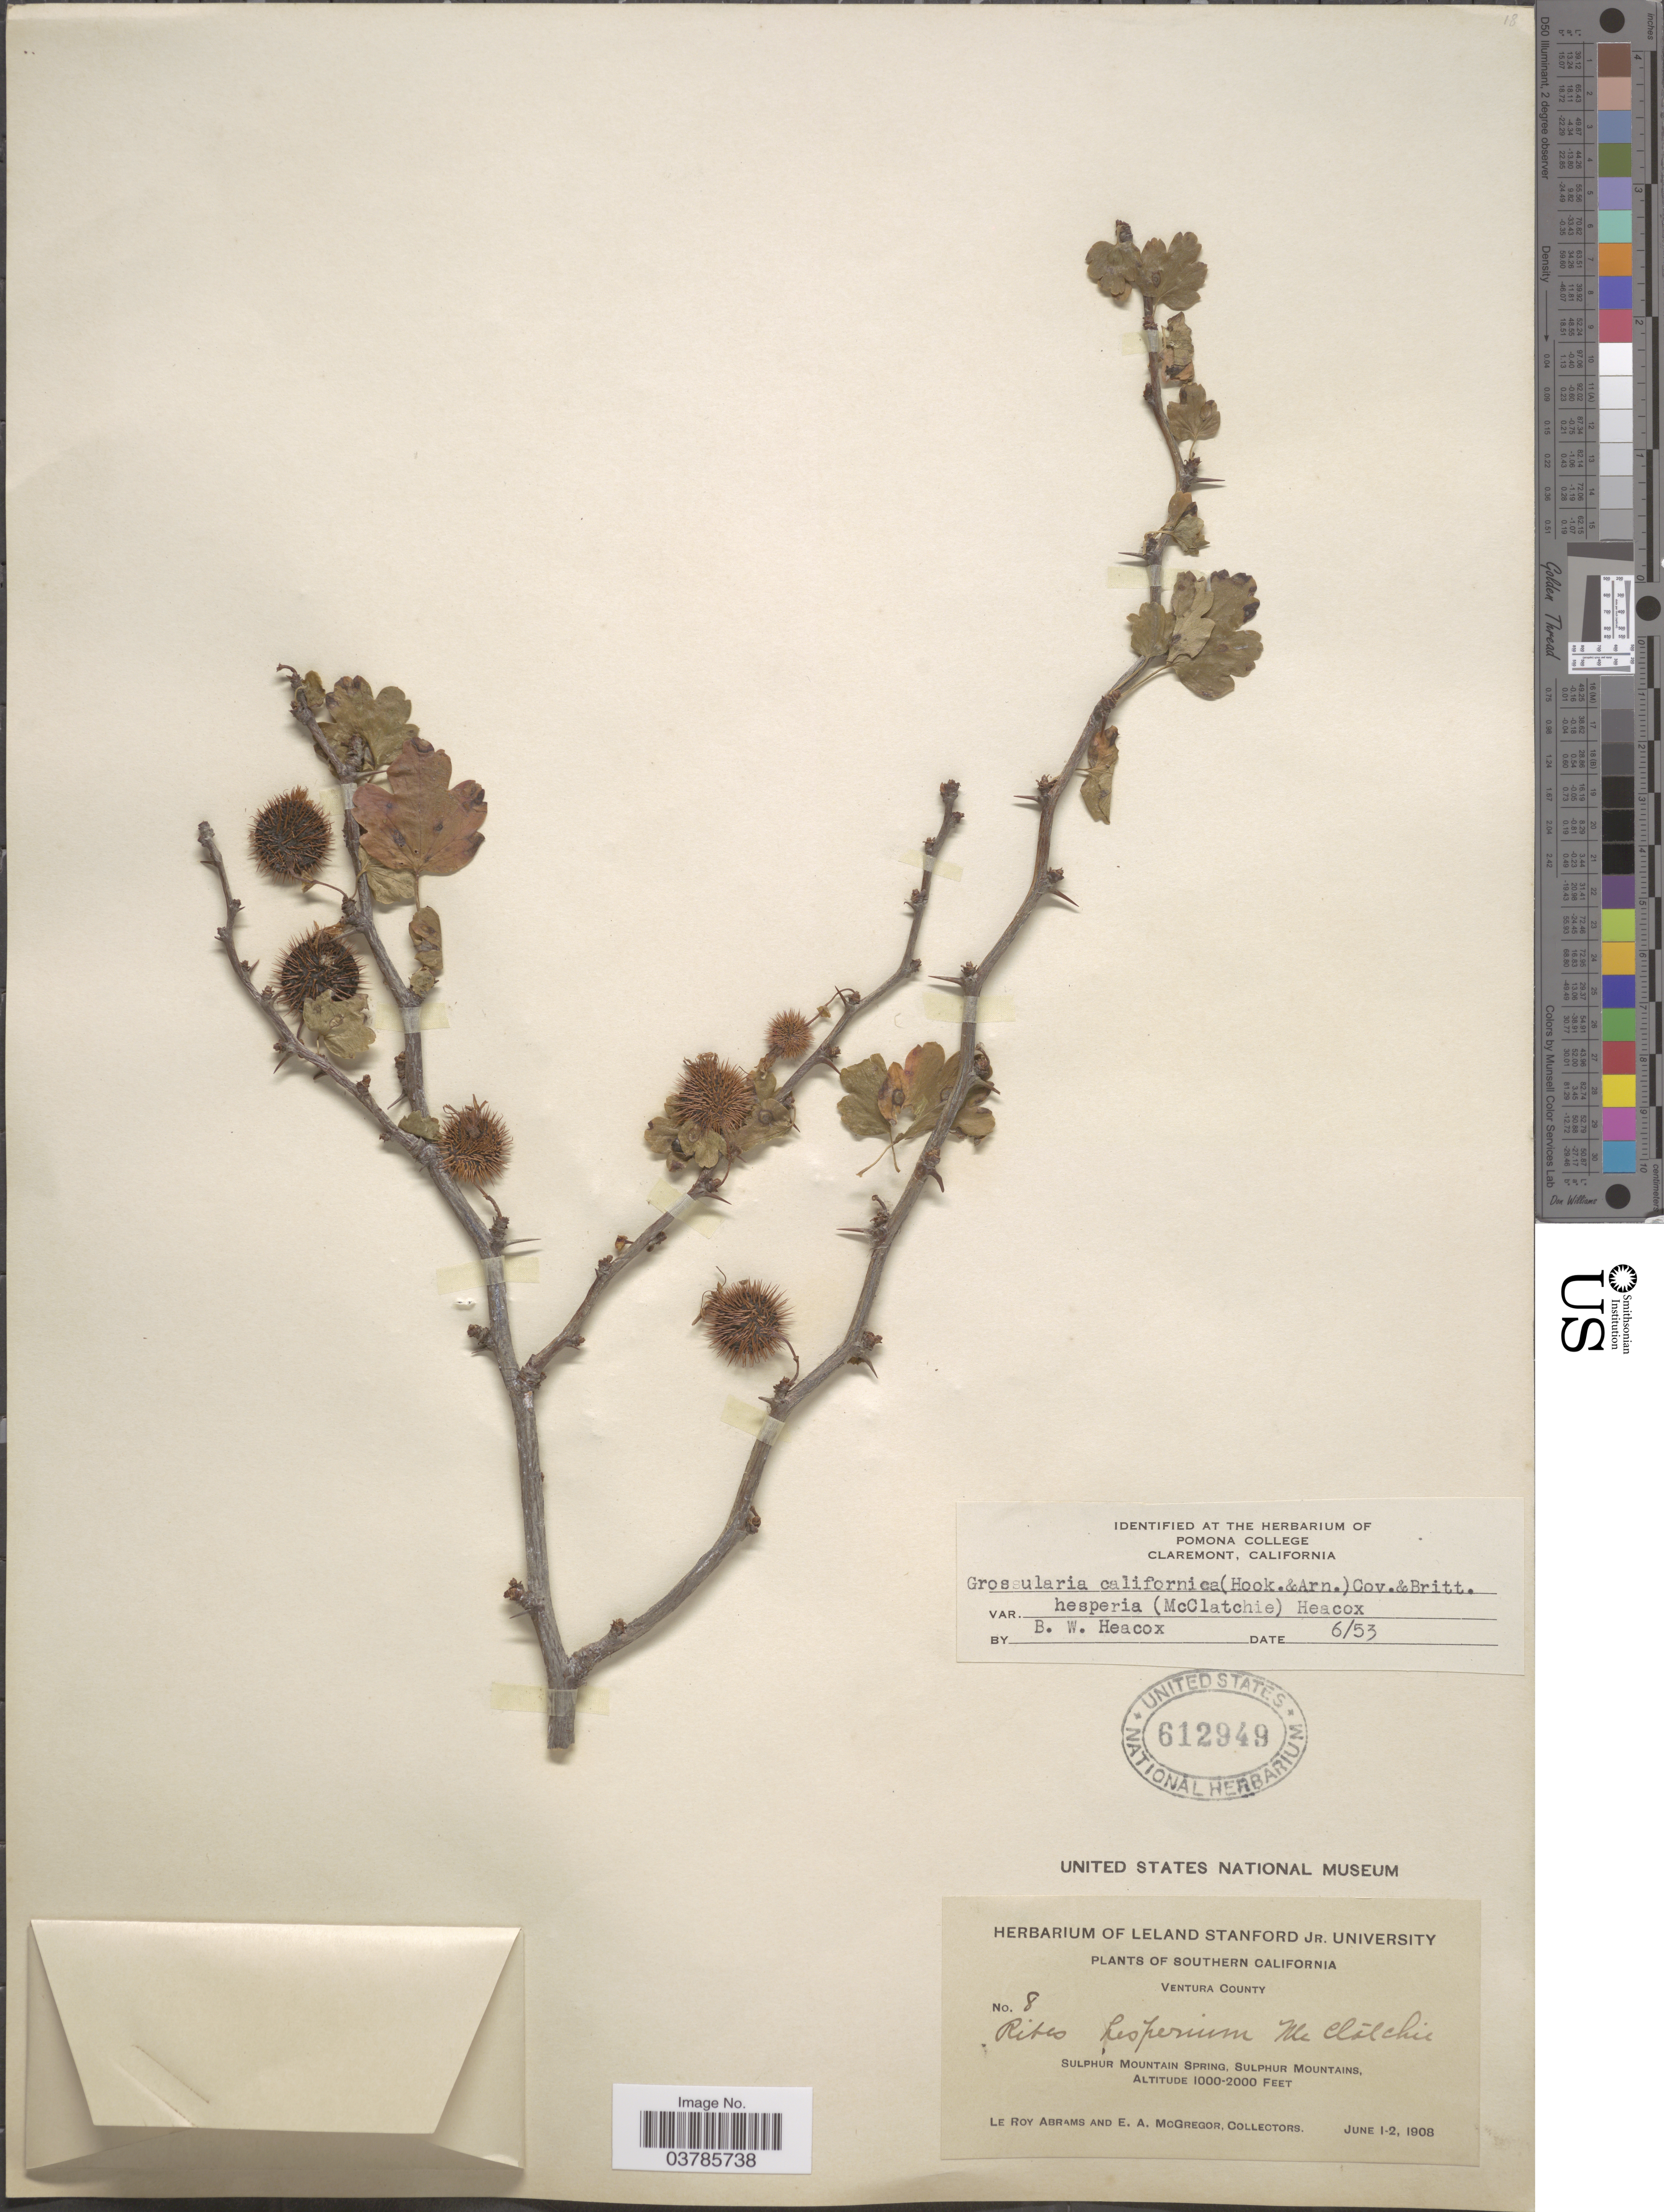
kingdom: Plantae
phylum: Tracheophyta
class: Magnoliopsida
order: Saxifragales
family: Grossulariaceae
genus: Ribes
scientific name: Ribes californicum var. hesperium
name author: (McClatchie) Jeps.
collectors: L. Abrams & E. A. McGregor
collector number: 8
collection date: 1908-06-01/1908-06-02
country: United States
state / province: California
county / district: Ventura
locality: Southern California. Ventura County. Sulphur Mountain Spring, Sulphur Mountains.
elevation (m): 305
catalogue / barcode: US 612949